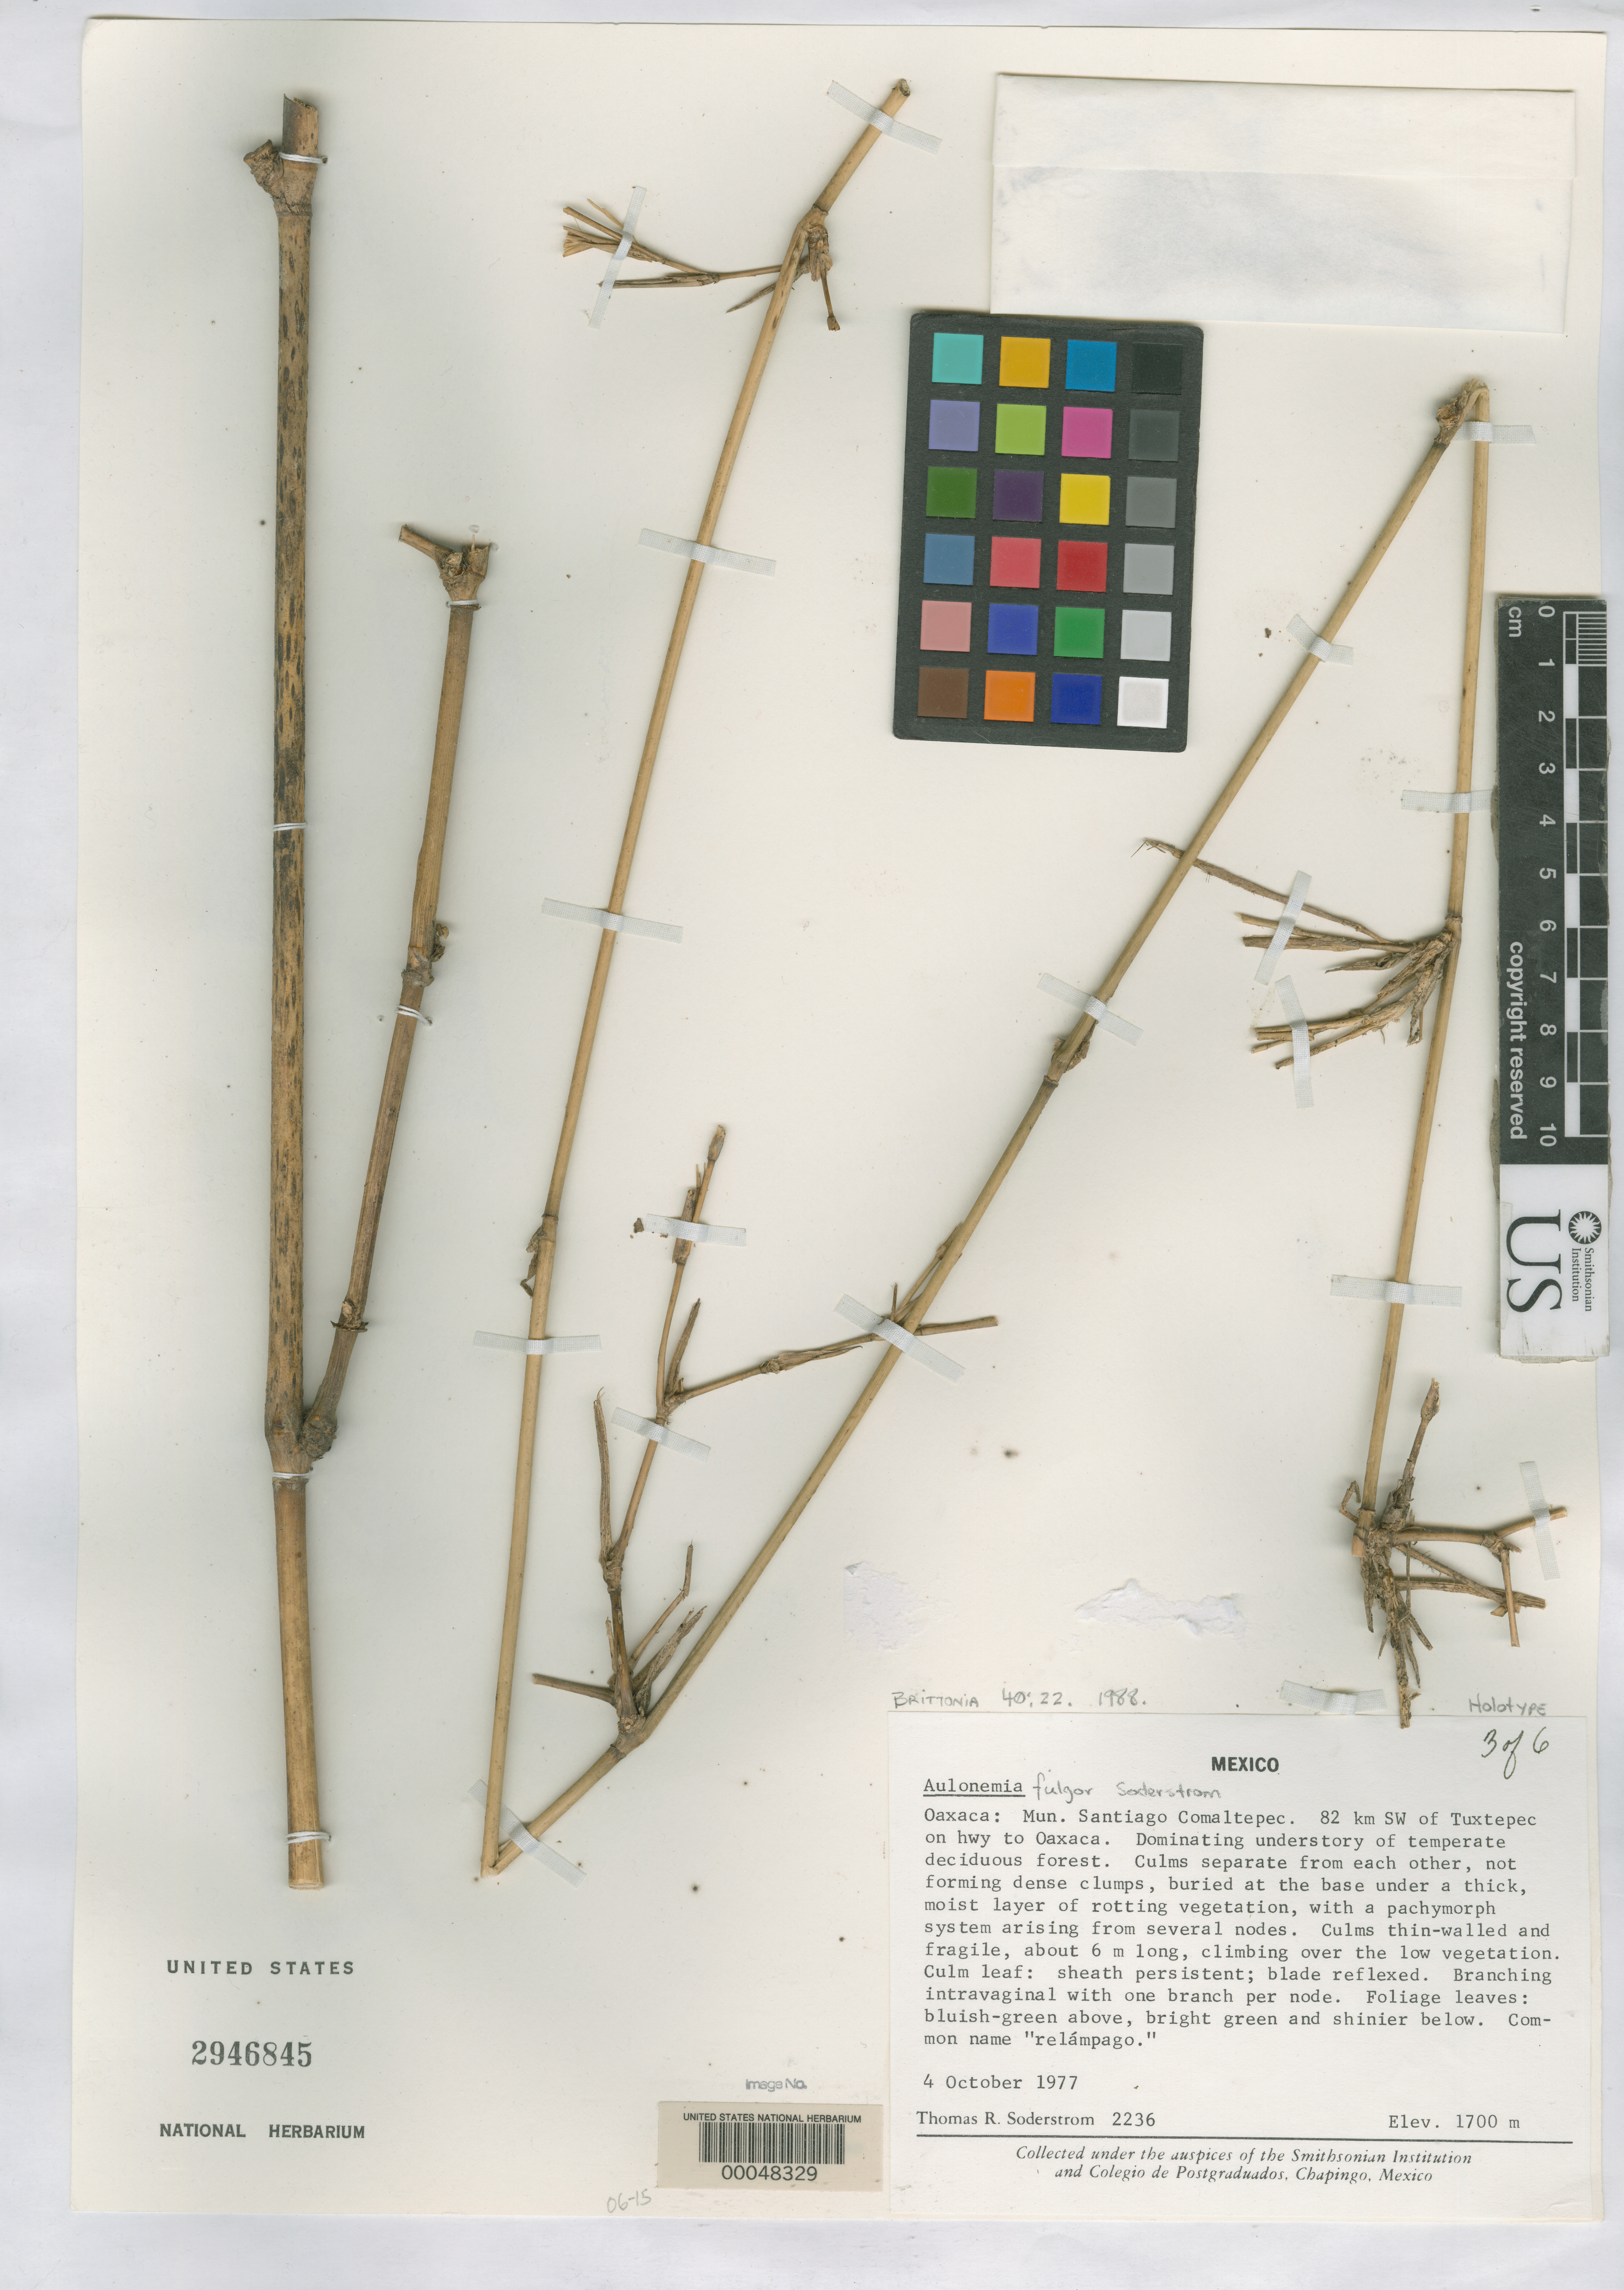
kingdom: Plantae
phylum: Tracheophyta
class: Liliopsida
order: Poales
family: Poaceae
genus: Aulonemia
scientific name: Aulonemia fulgor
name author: Soderstr.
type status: Holotype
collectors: T. R. Soderstrom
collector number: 2236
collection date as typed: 04 Oct 1977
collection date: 1977-10-04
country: Mexico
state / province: Oaxaca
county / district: Santiago Comaltepec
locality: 82 km. SW of Tuxtepec on hwy to Oaxaca.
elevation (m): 1700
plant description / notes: Addition (holo?) type material filed separately with bulky bamboos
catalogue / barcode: US 2946845